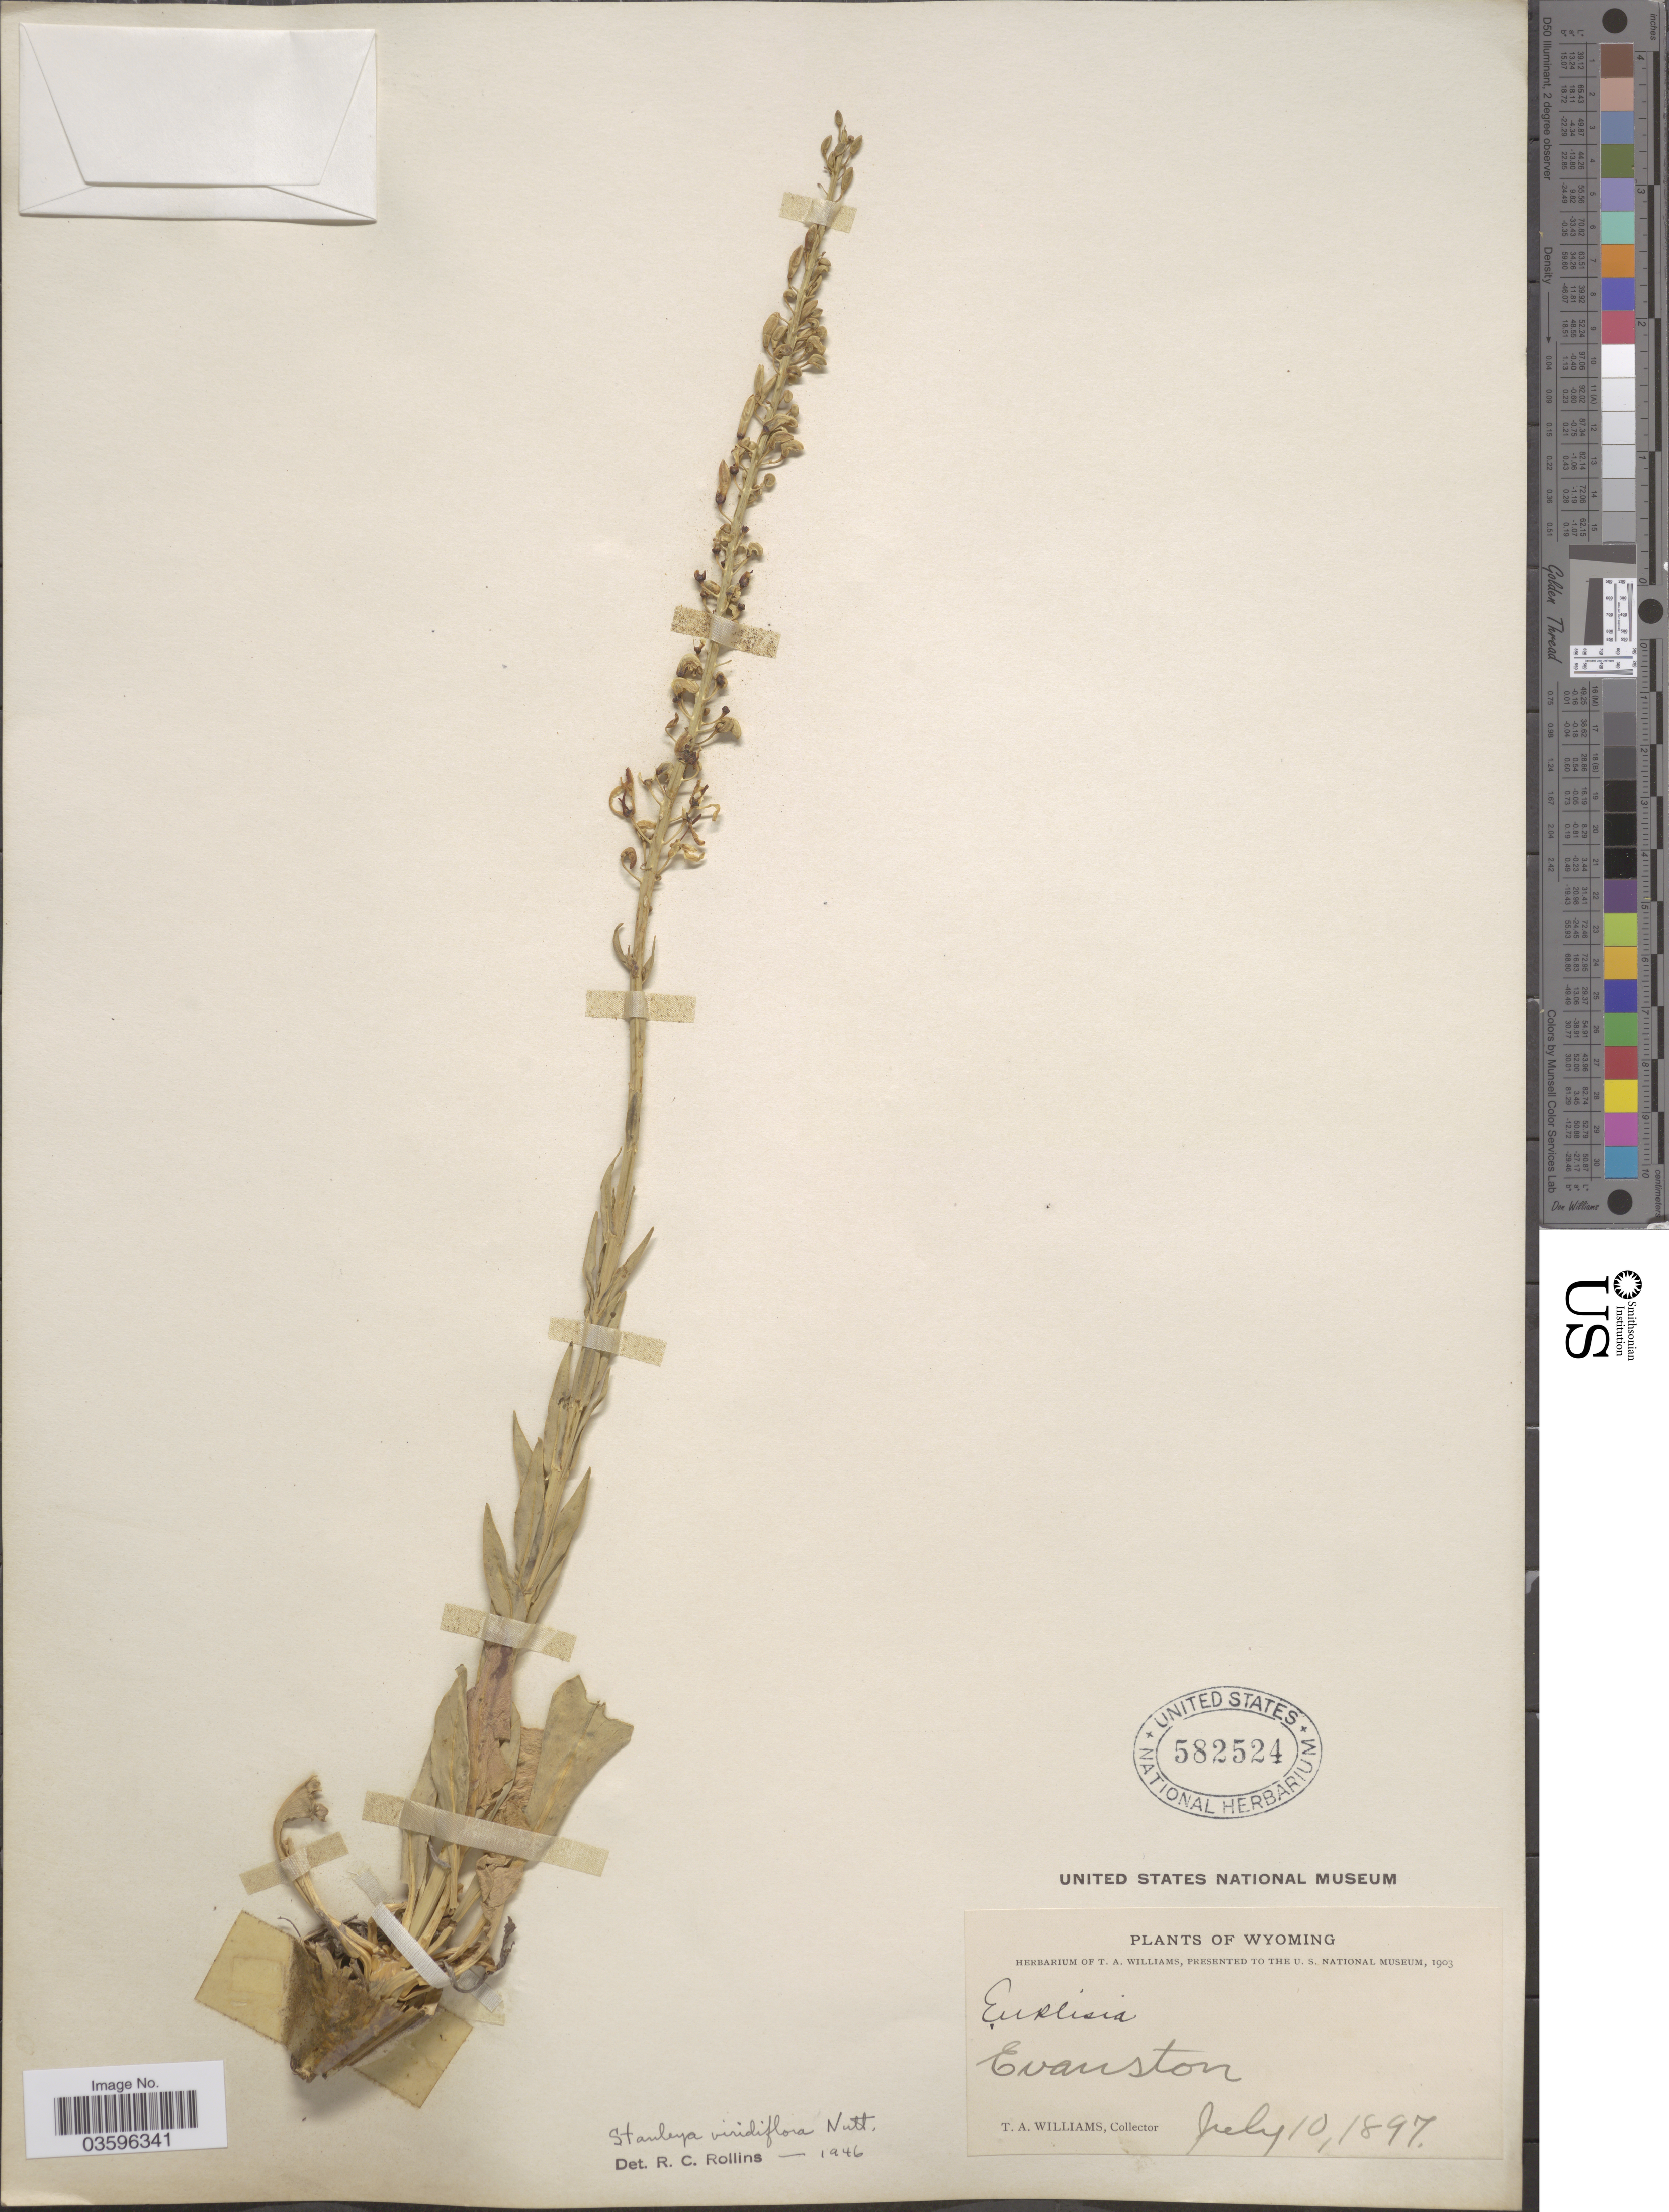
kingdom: Plantae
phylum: Tracheophyta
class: Magnoliopsida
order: Brassicales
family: Brassicaceae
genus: Stanleya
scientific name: Stanleya viridiflora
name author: Nutt.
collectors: T. Williams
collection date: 1897-07-10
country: United States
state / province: Wyoming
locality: Evanston.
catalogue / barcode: US 582524